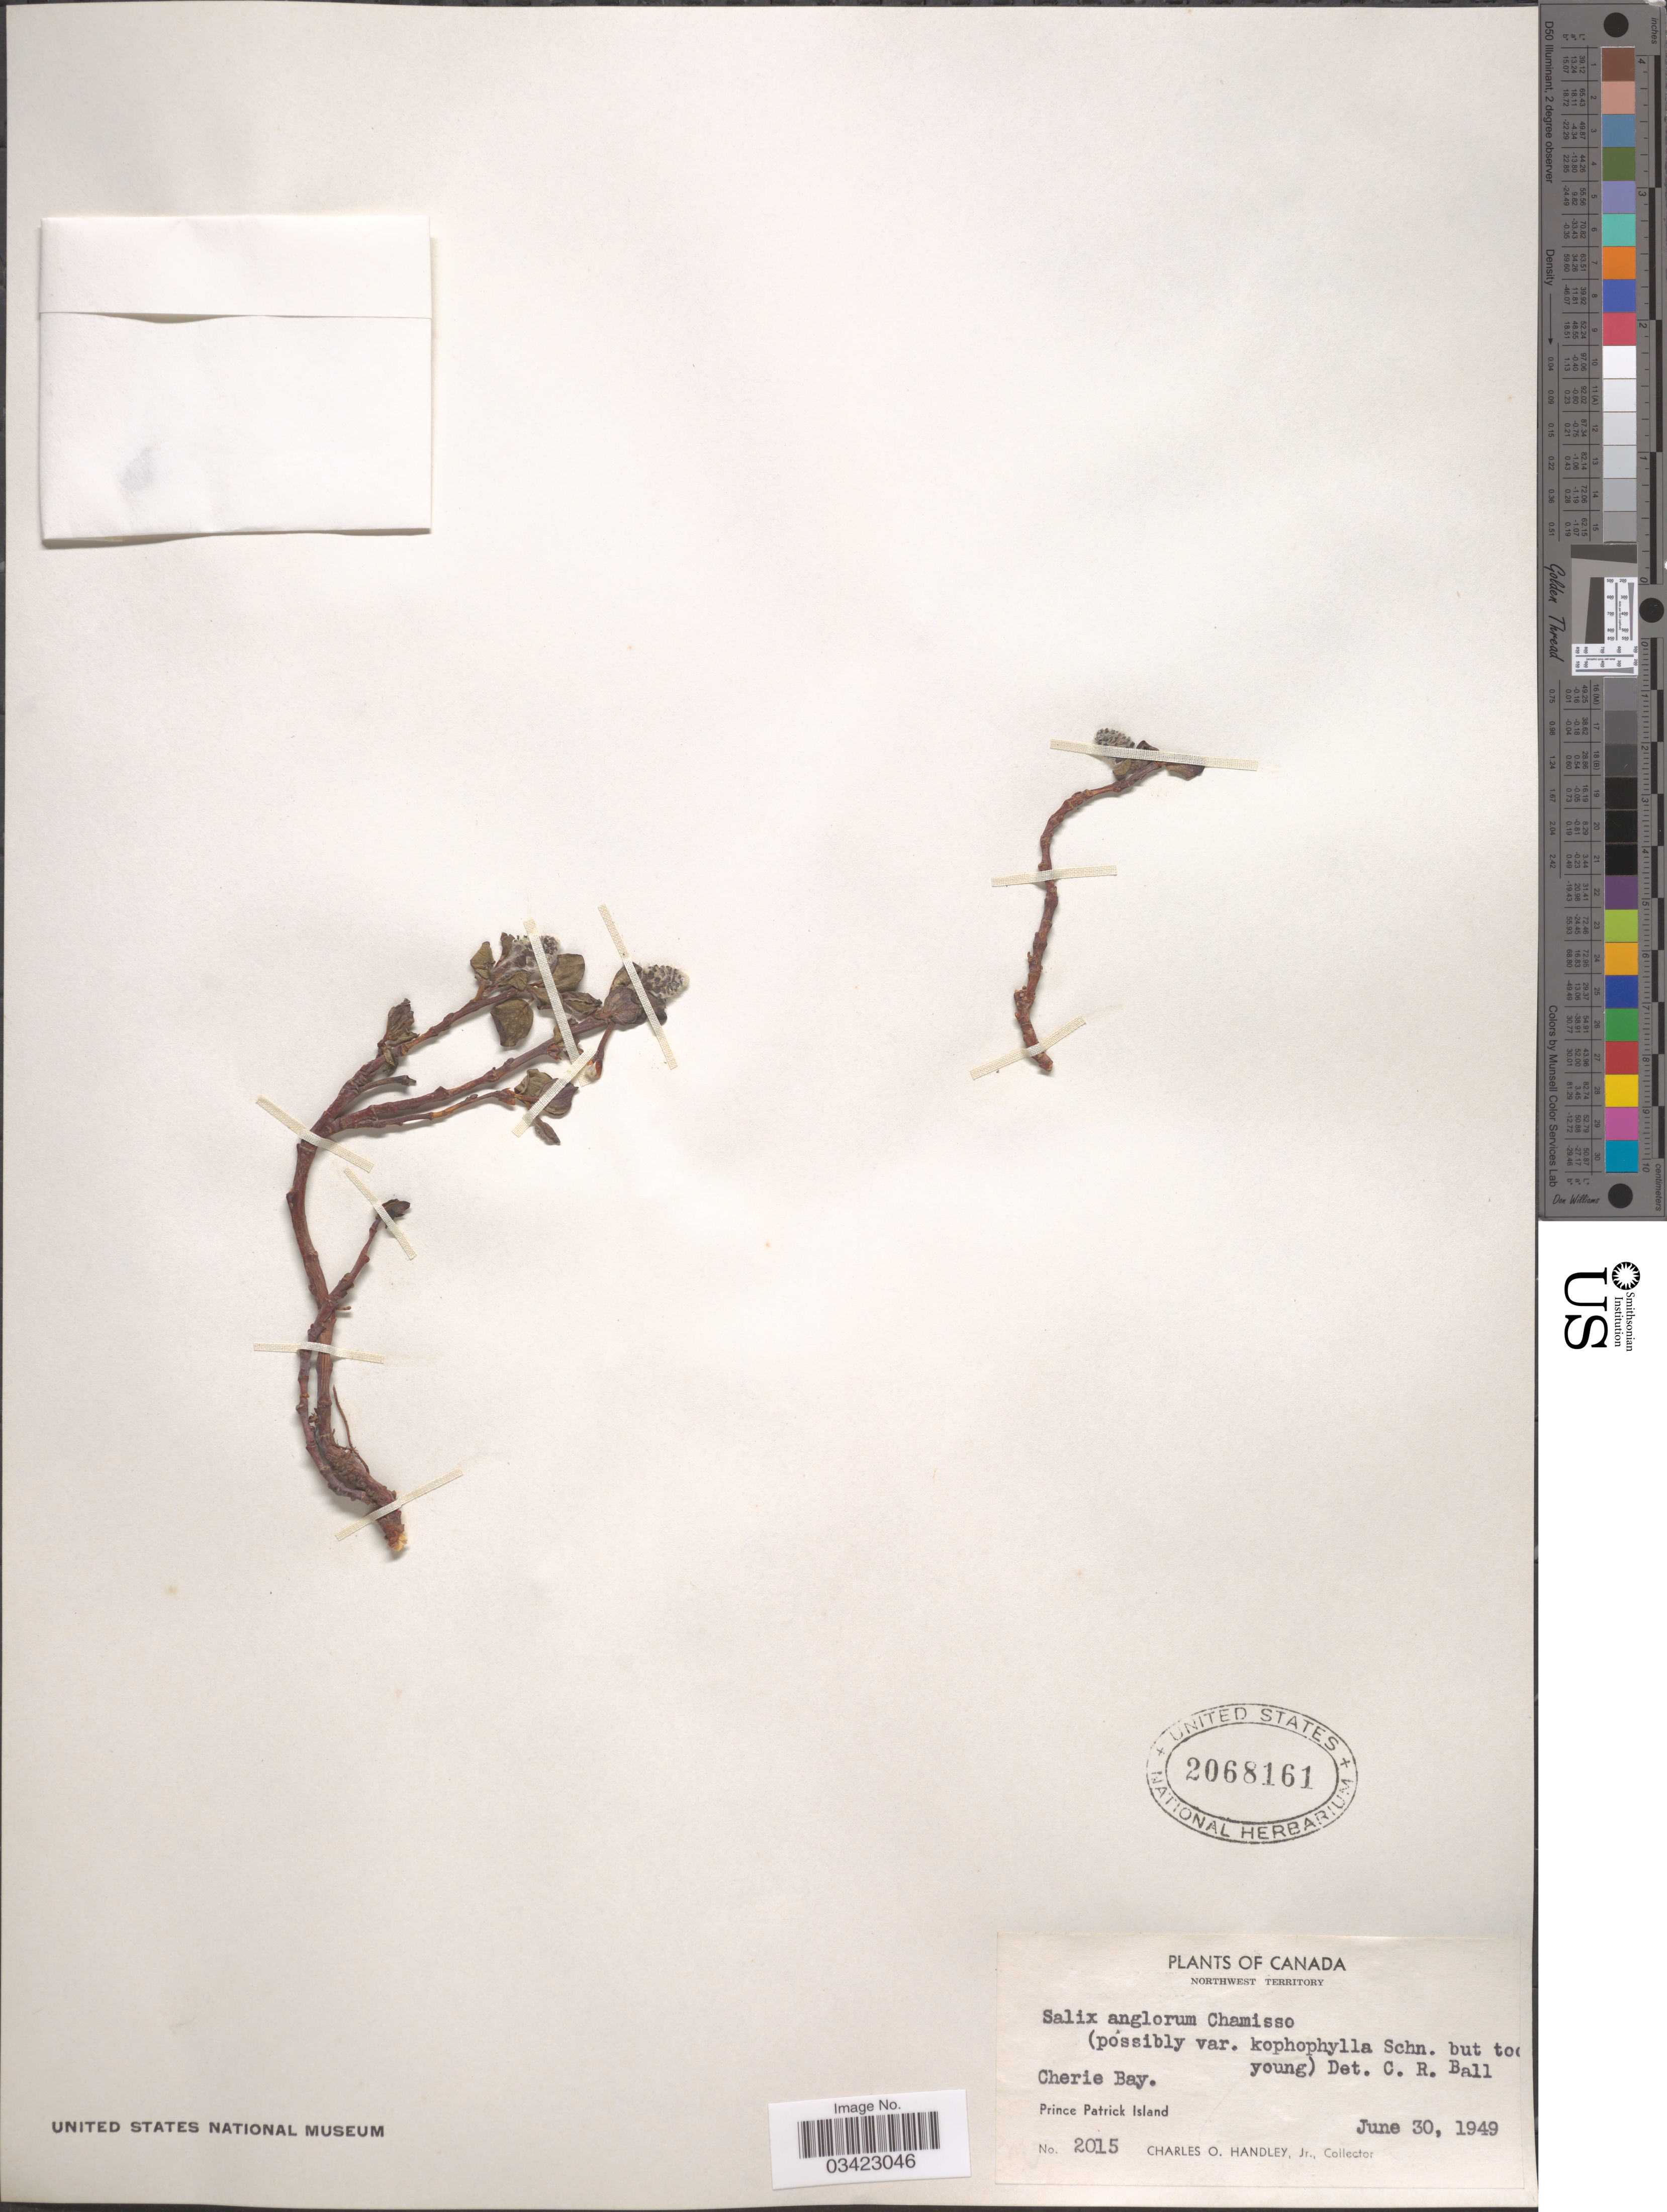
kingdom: Plantae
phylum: Tracheophyta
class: Magnoliopsida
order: Malpighiales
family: Salicaceae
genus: Salix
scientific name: Salix anglorum var. kophophylla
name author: C.K. Schneid.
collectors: C. Handley Jr.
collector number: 2015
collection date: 1949-06-30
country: Canada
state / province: Northwest Territories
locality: Northwest Territory. Cherie Bay. Prince Patrick Island.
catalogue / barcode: US 2068161